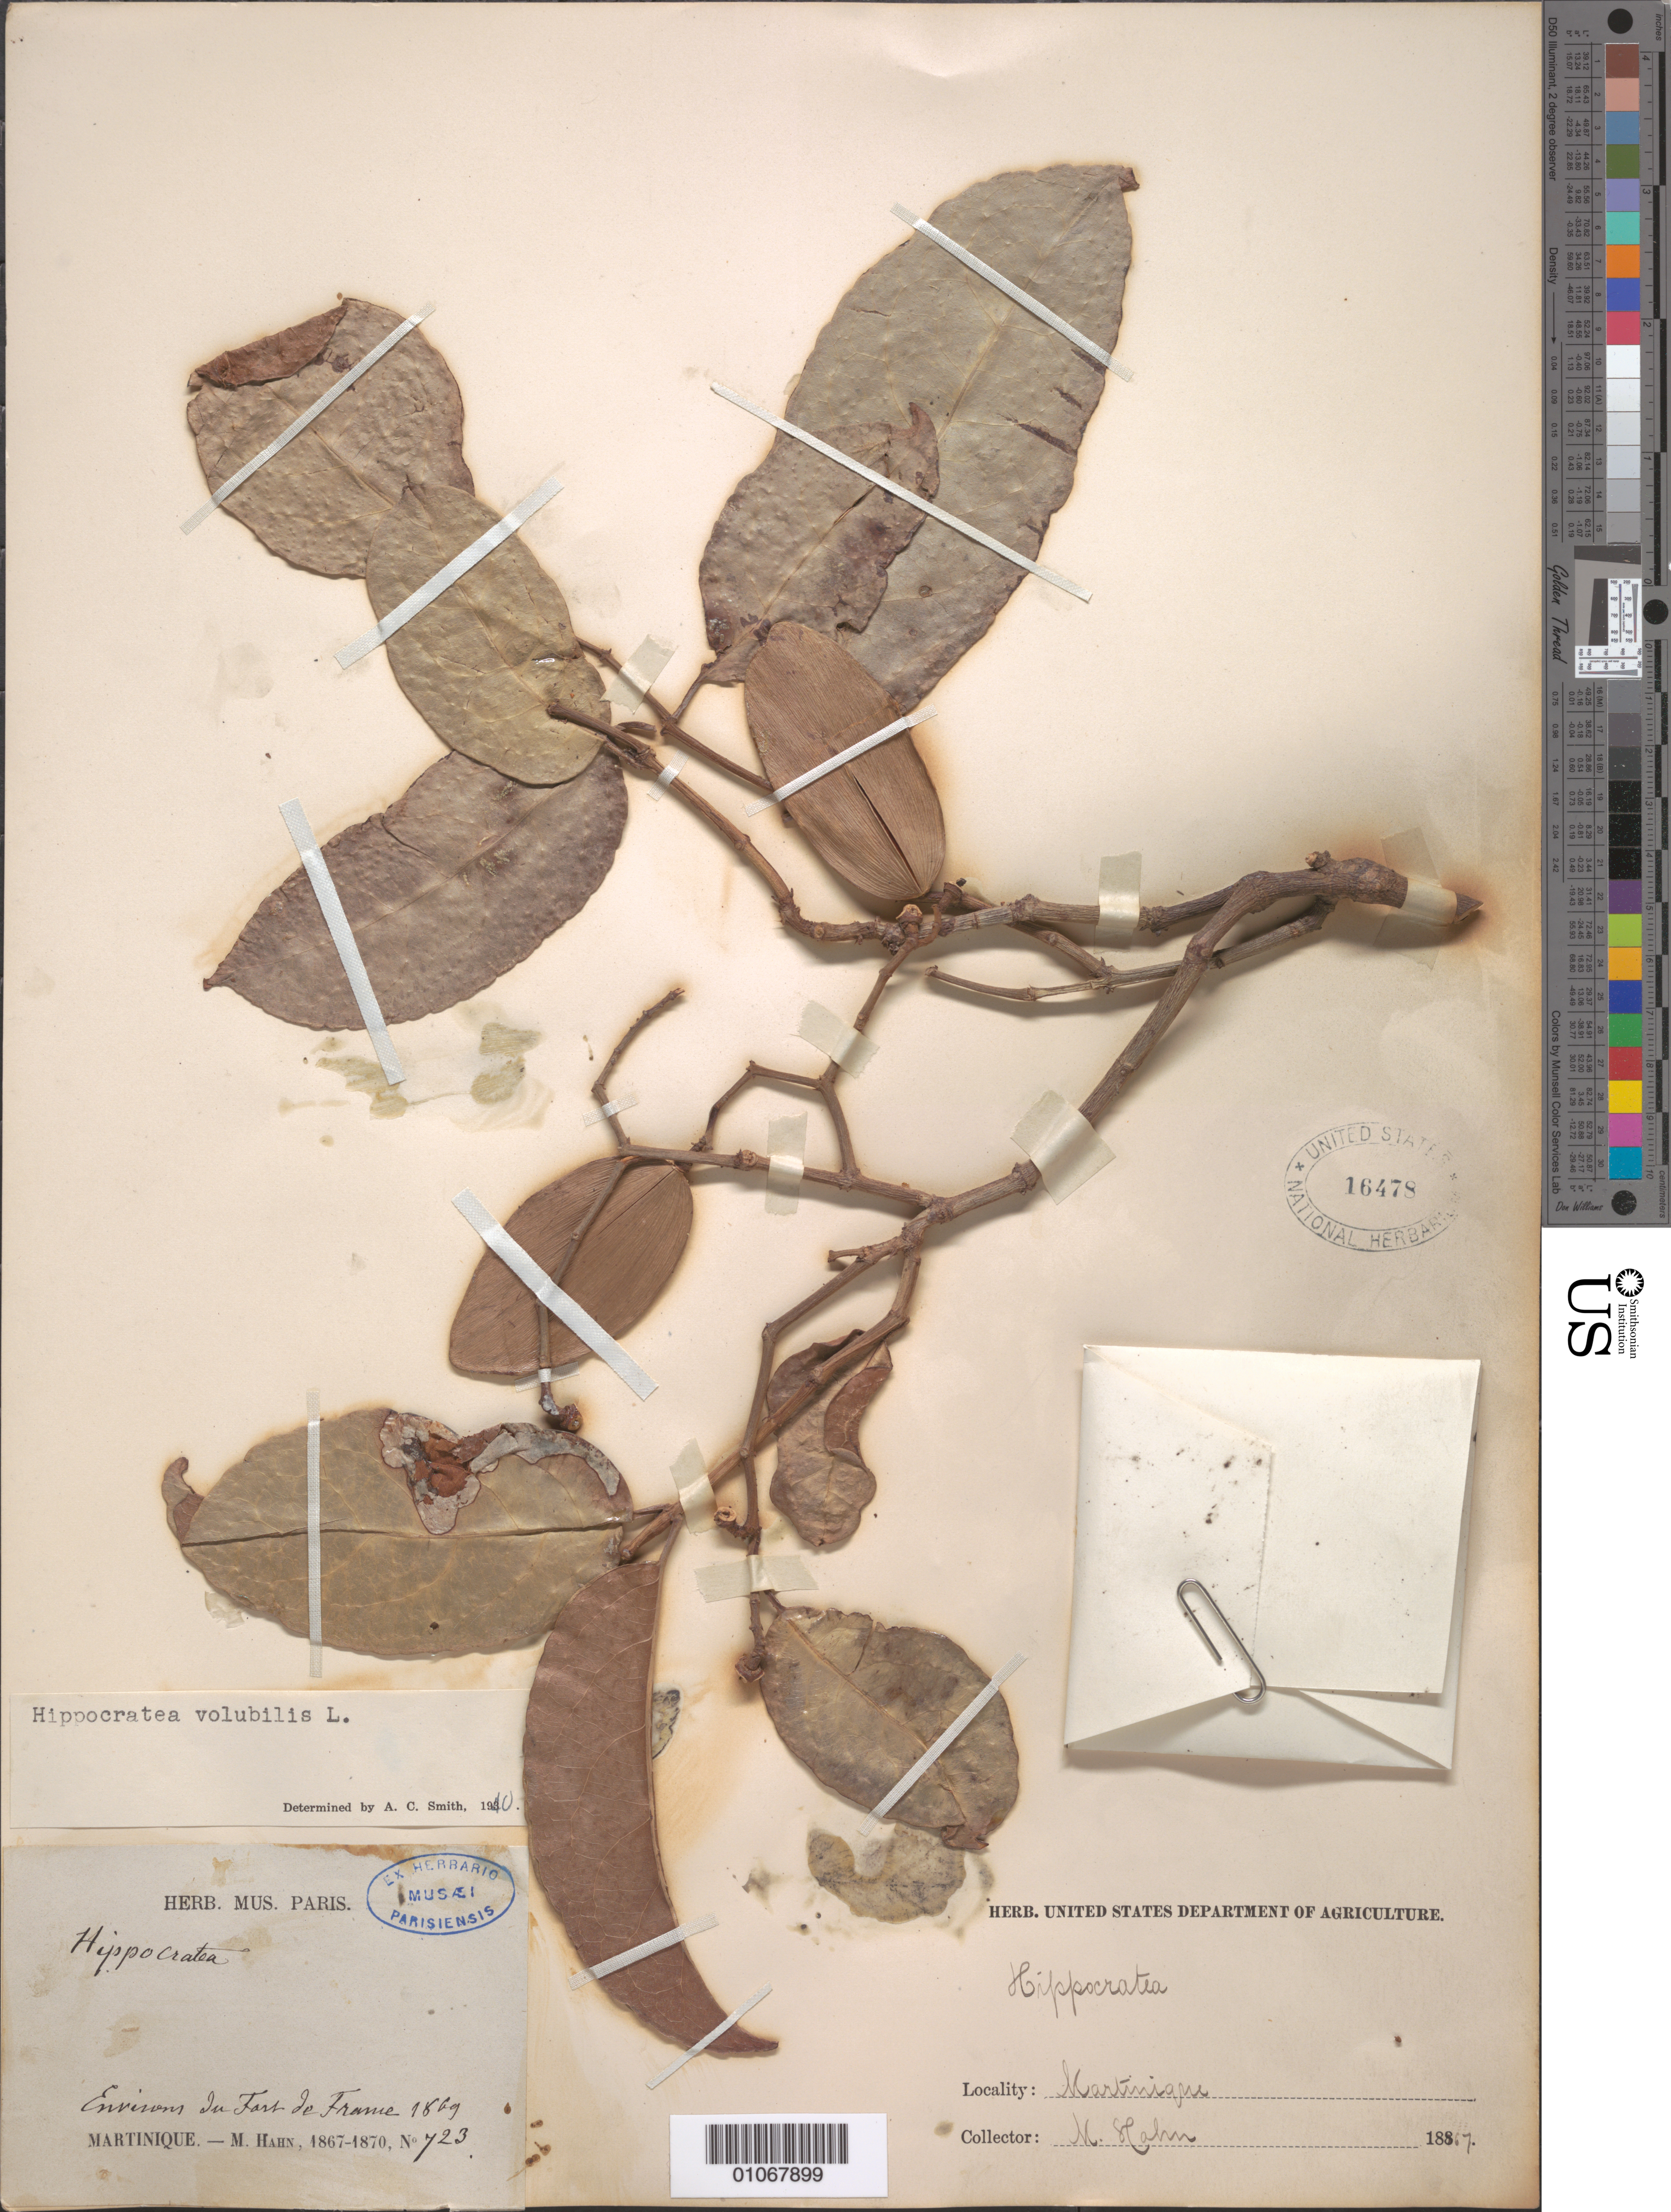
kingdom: Plantae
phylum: Tracheophyta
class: Magnoliopsida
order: Celastrales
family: Celastraceae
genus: Hippocratea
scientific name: Hippocratea volubilis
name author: L.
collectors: M. Hahn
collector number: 723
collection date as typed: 01 Jan 1867 to 31 Dec 1867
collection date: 1867-01-01/1867-12-31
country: Martinique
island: Martinique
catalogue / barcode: US 16478